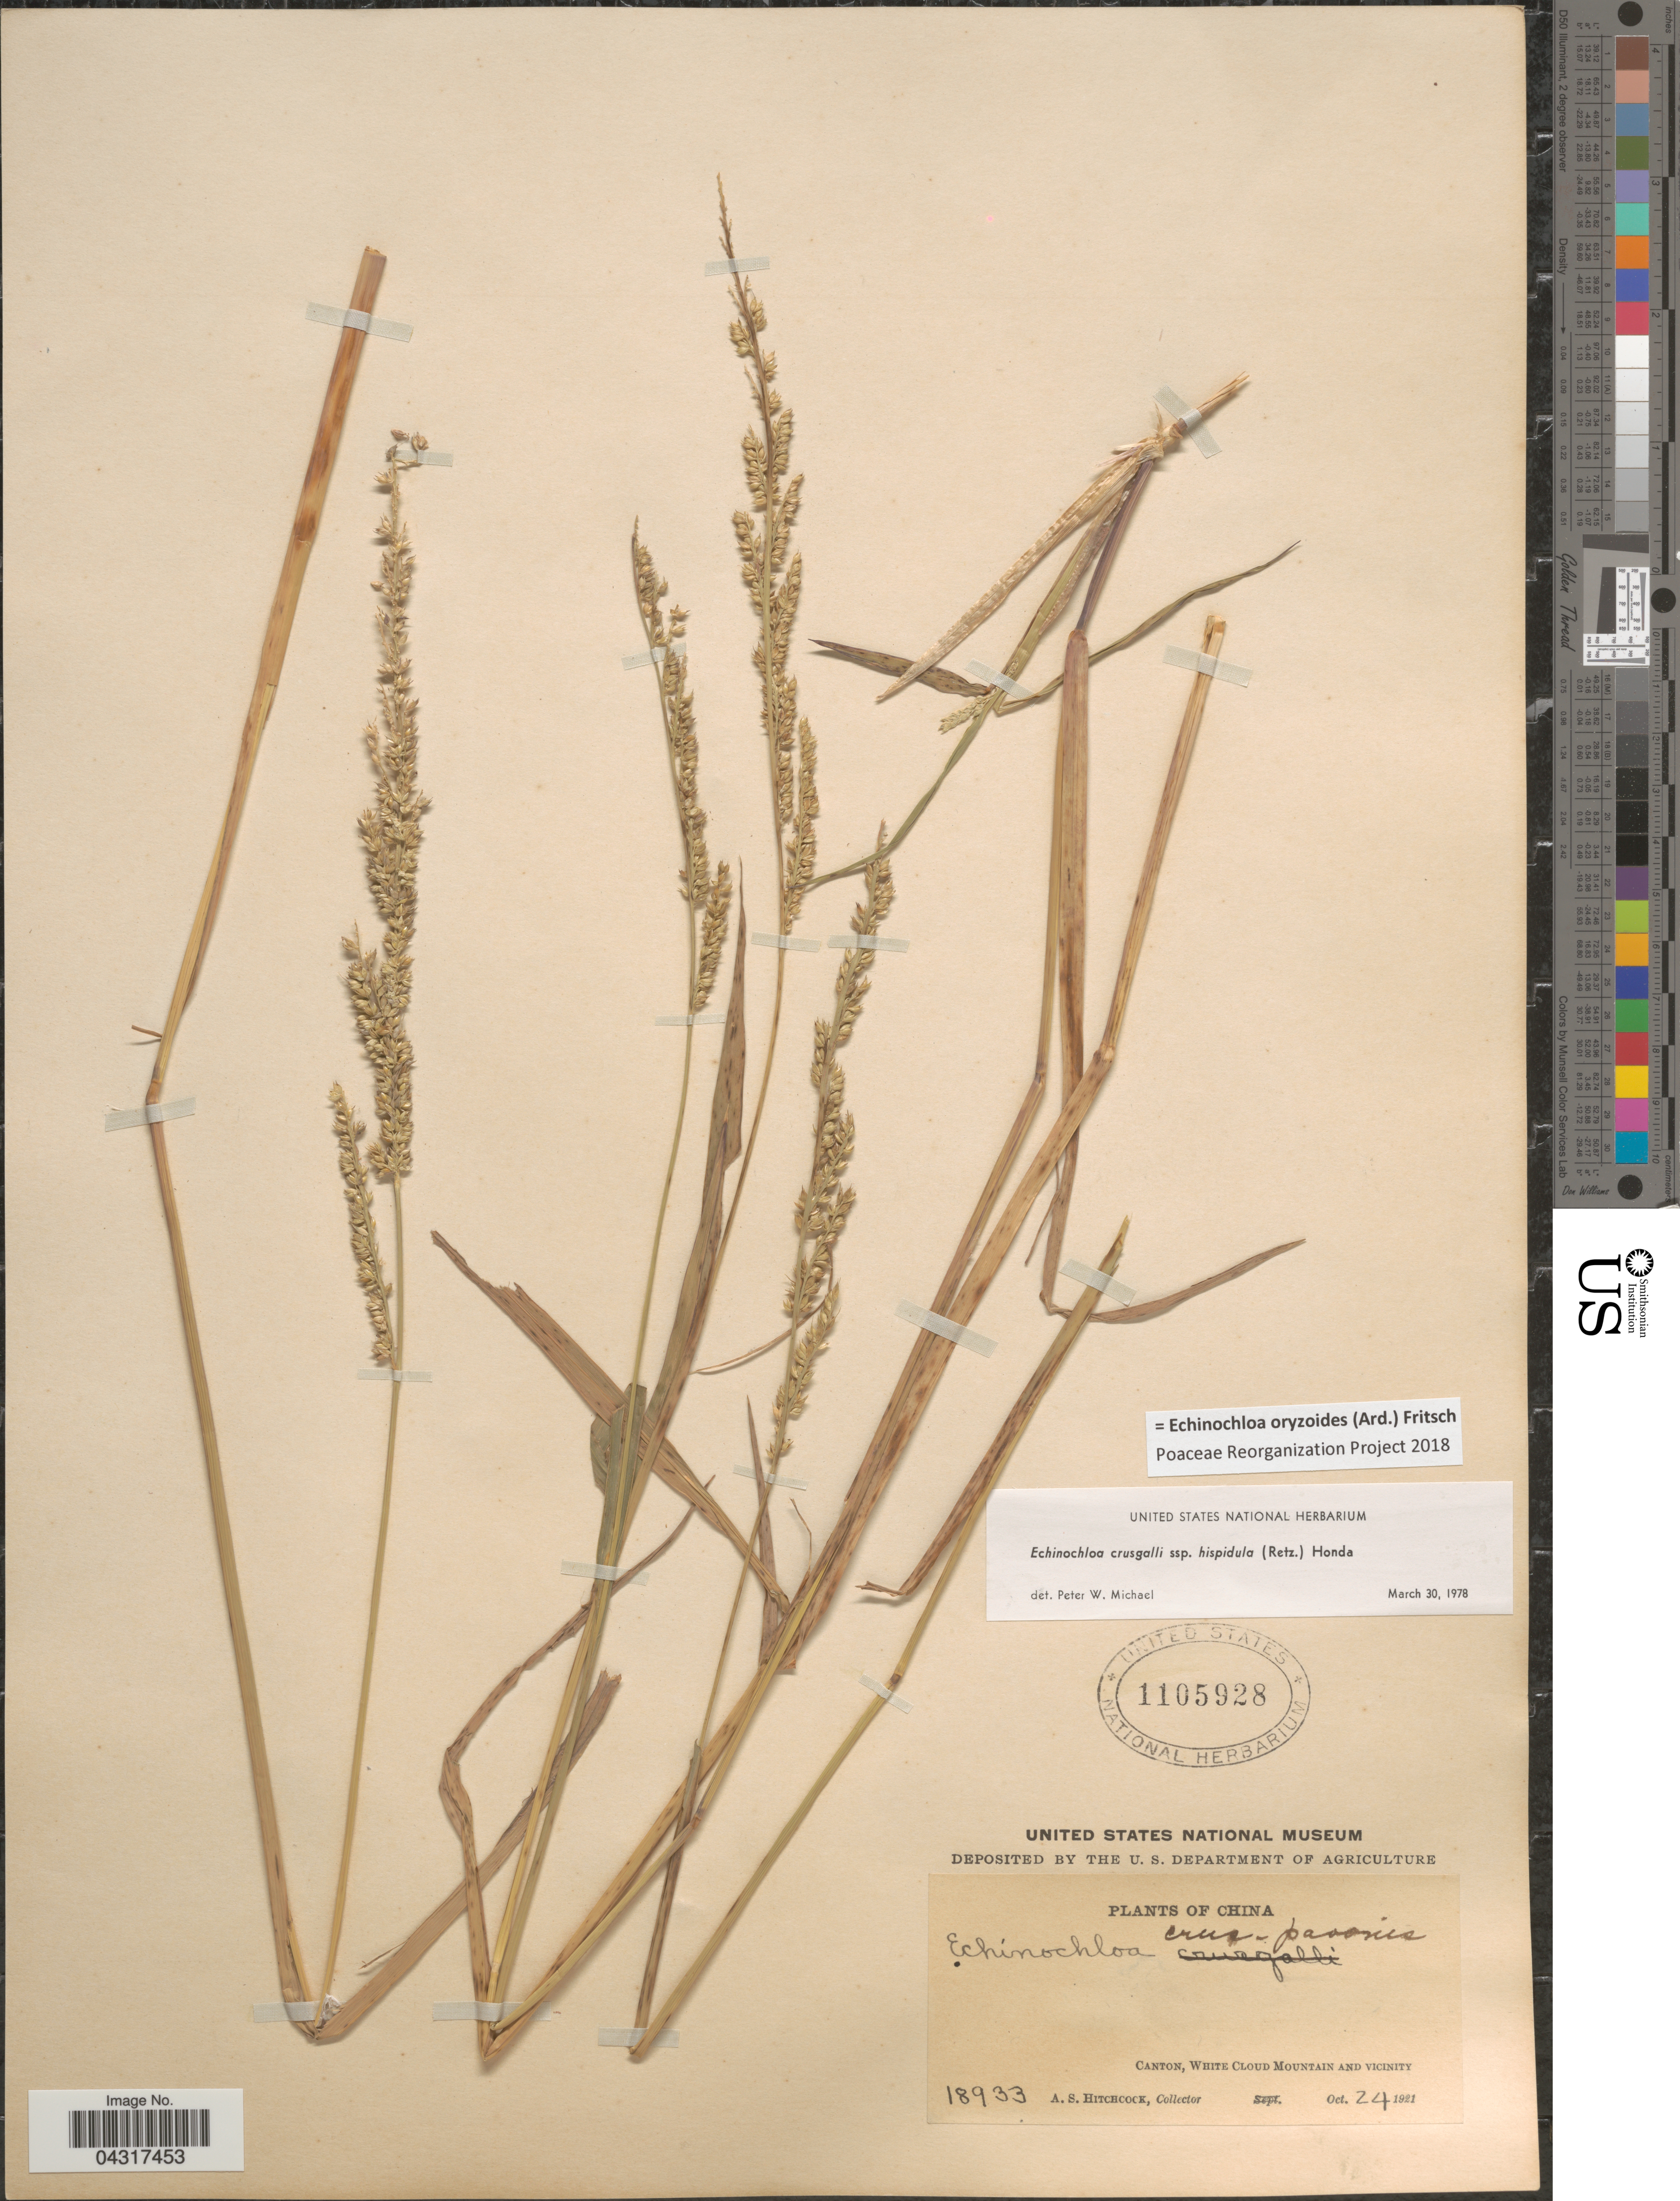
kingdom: Plantae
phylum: Tracheophyta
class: Liliopsida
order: Poales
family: Poaceae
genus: Echinochloa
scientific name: Echinochloa oryzoides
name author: (Ard.) Fritsch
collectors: A. S. Hitchcock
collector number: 18933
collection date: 1921-10-24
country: China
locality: Canton, White Cloud Mountain and vicinity.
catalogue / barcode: US 1105928